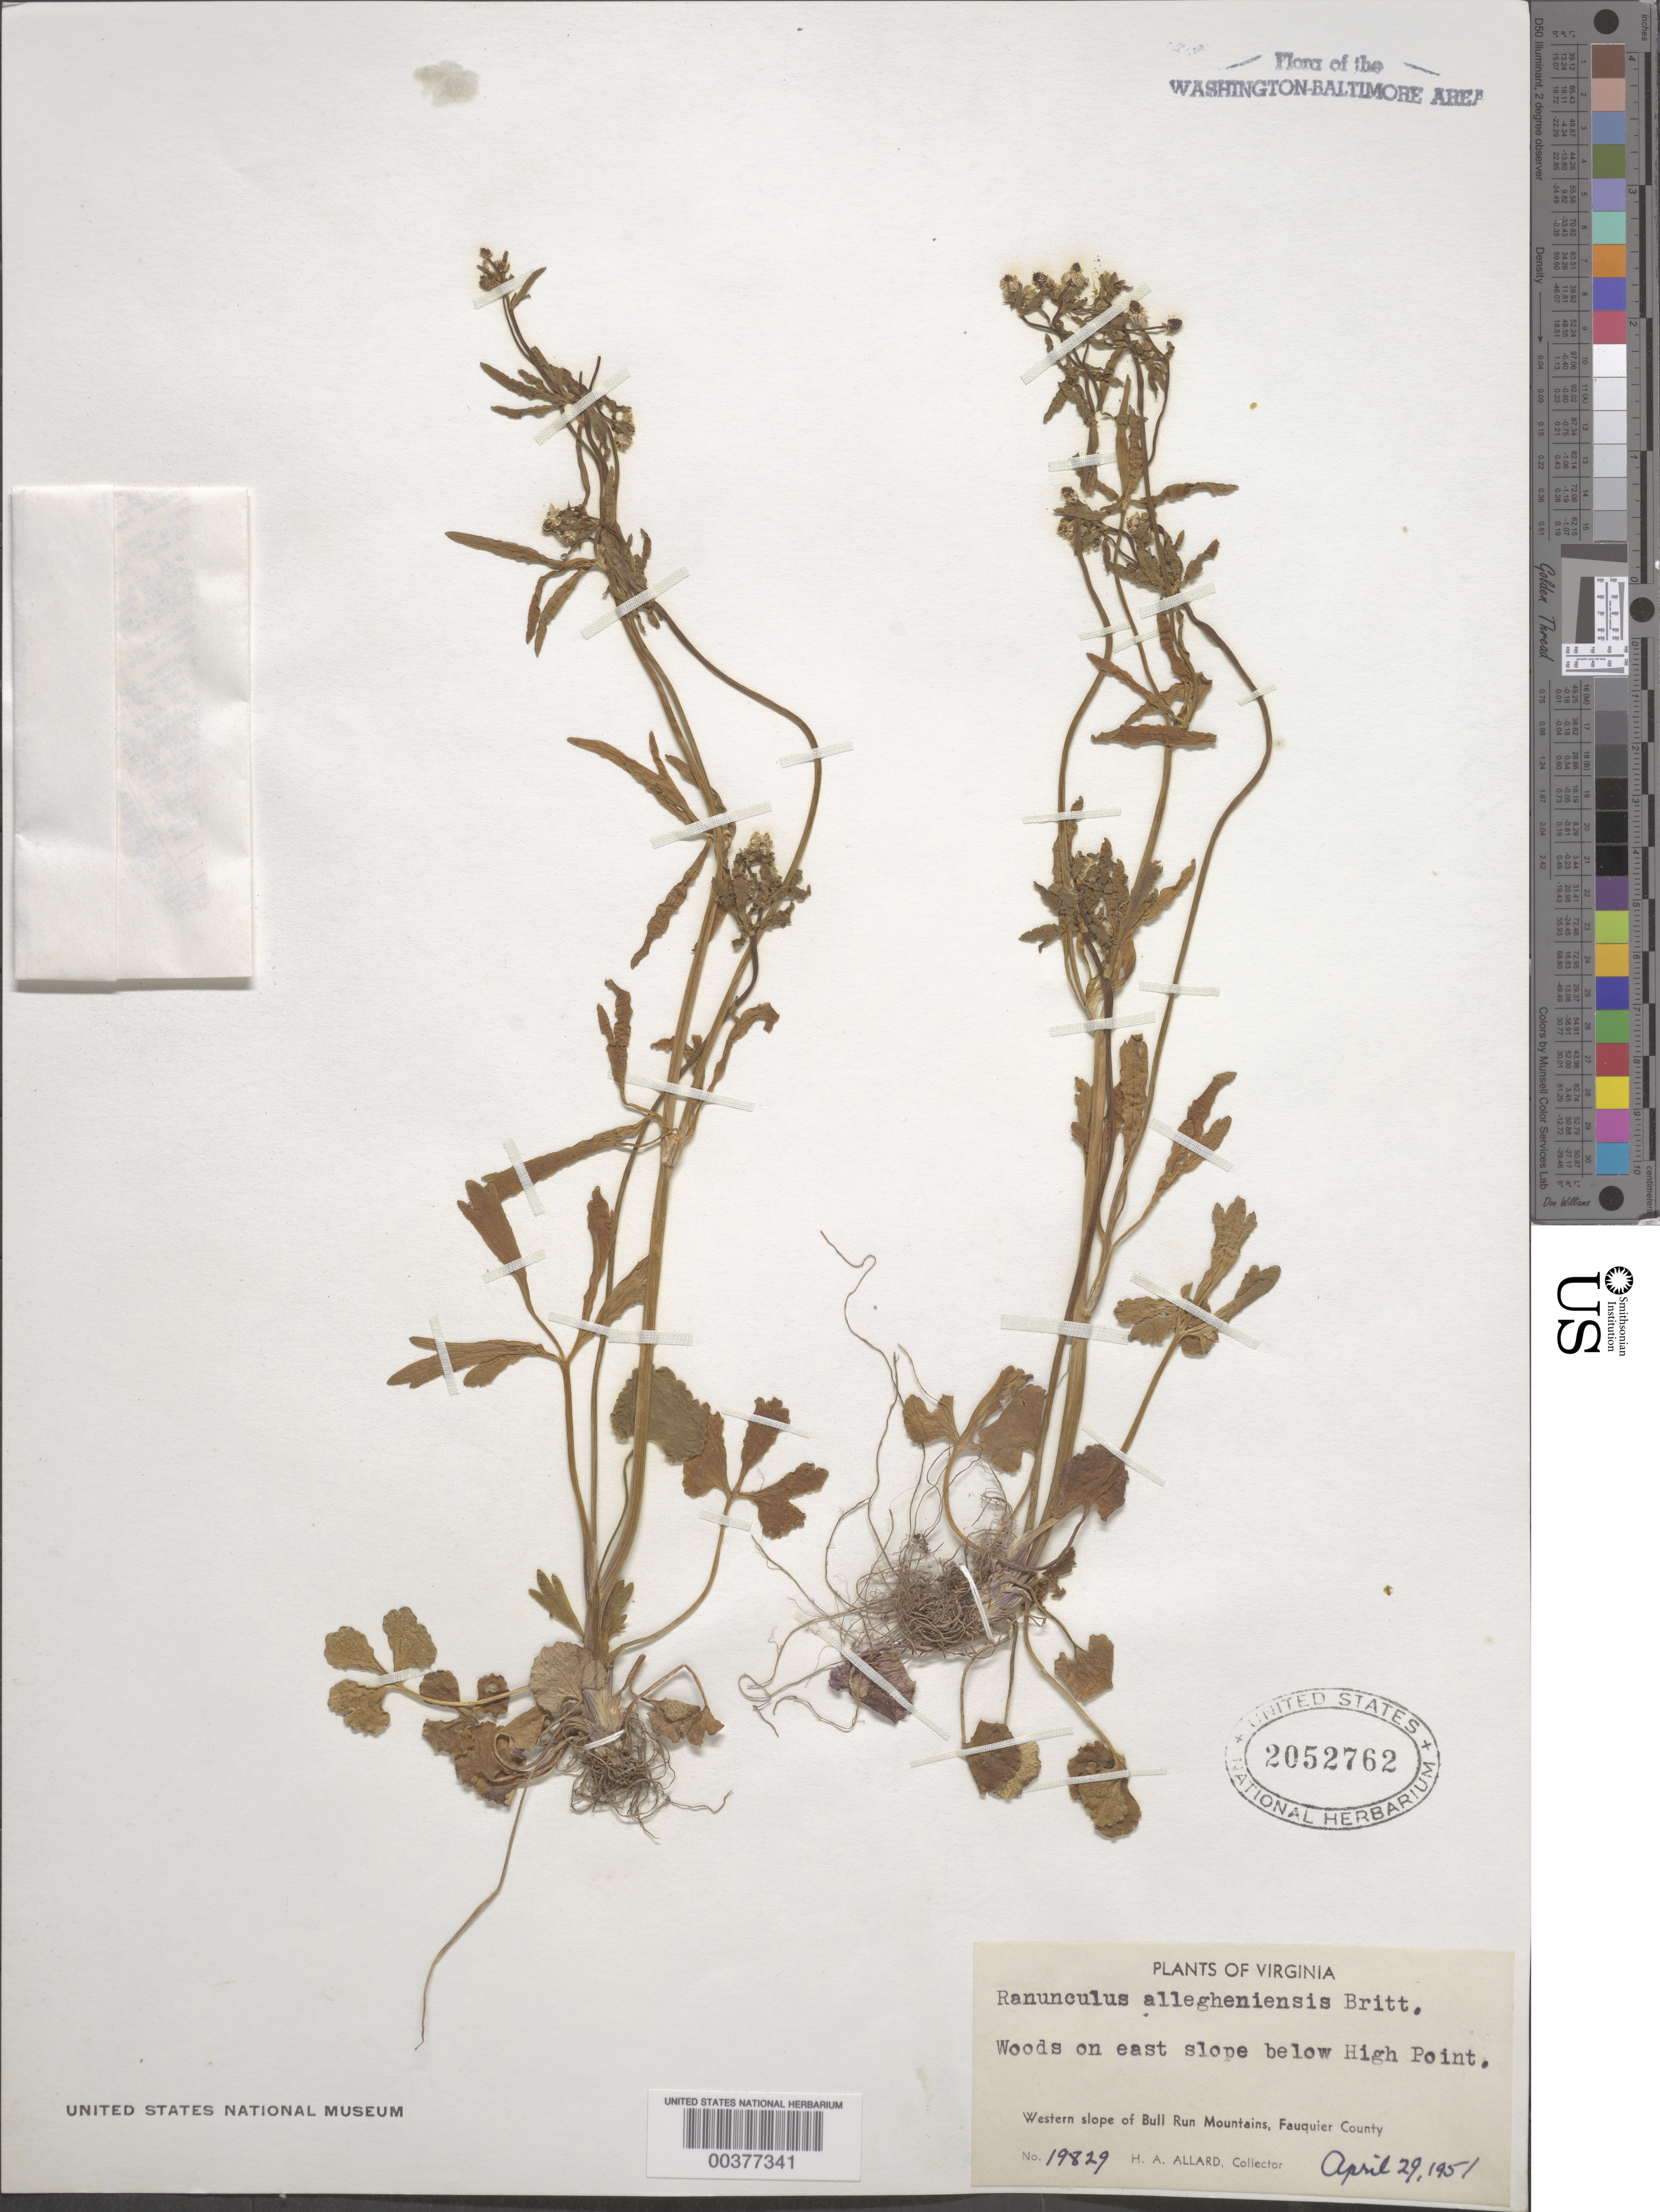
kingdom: Plantae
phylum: Tracheophyta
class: Magnoliopsida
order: Ranunculales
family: Ranunculaceae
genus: Ranunculus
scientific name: Ranunculus allegheniensis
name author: Britton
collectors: H. A. Allard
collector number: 19829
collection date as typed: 29 Apr 1951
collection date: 1951-04-29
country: United States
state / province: Virginia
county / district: Fauquier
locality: Below High Point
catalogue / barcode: US 2052762